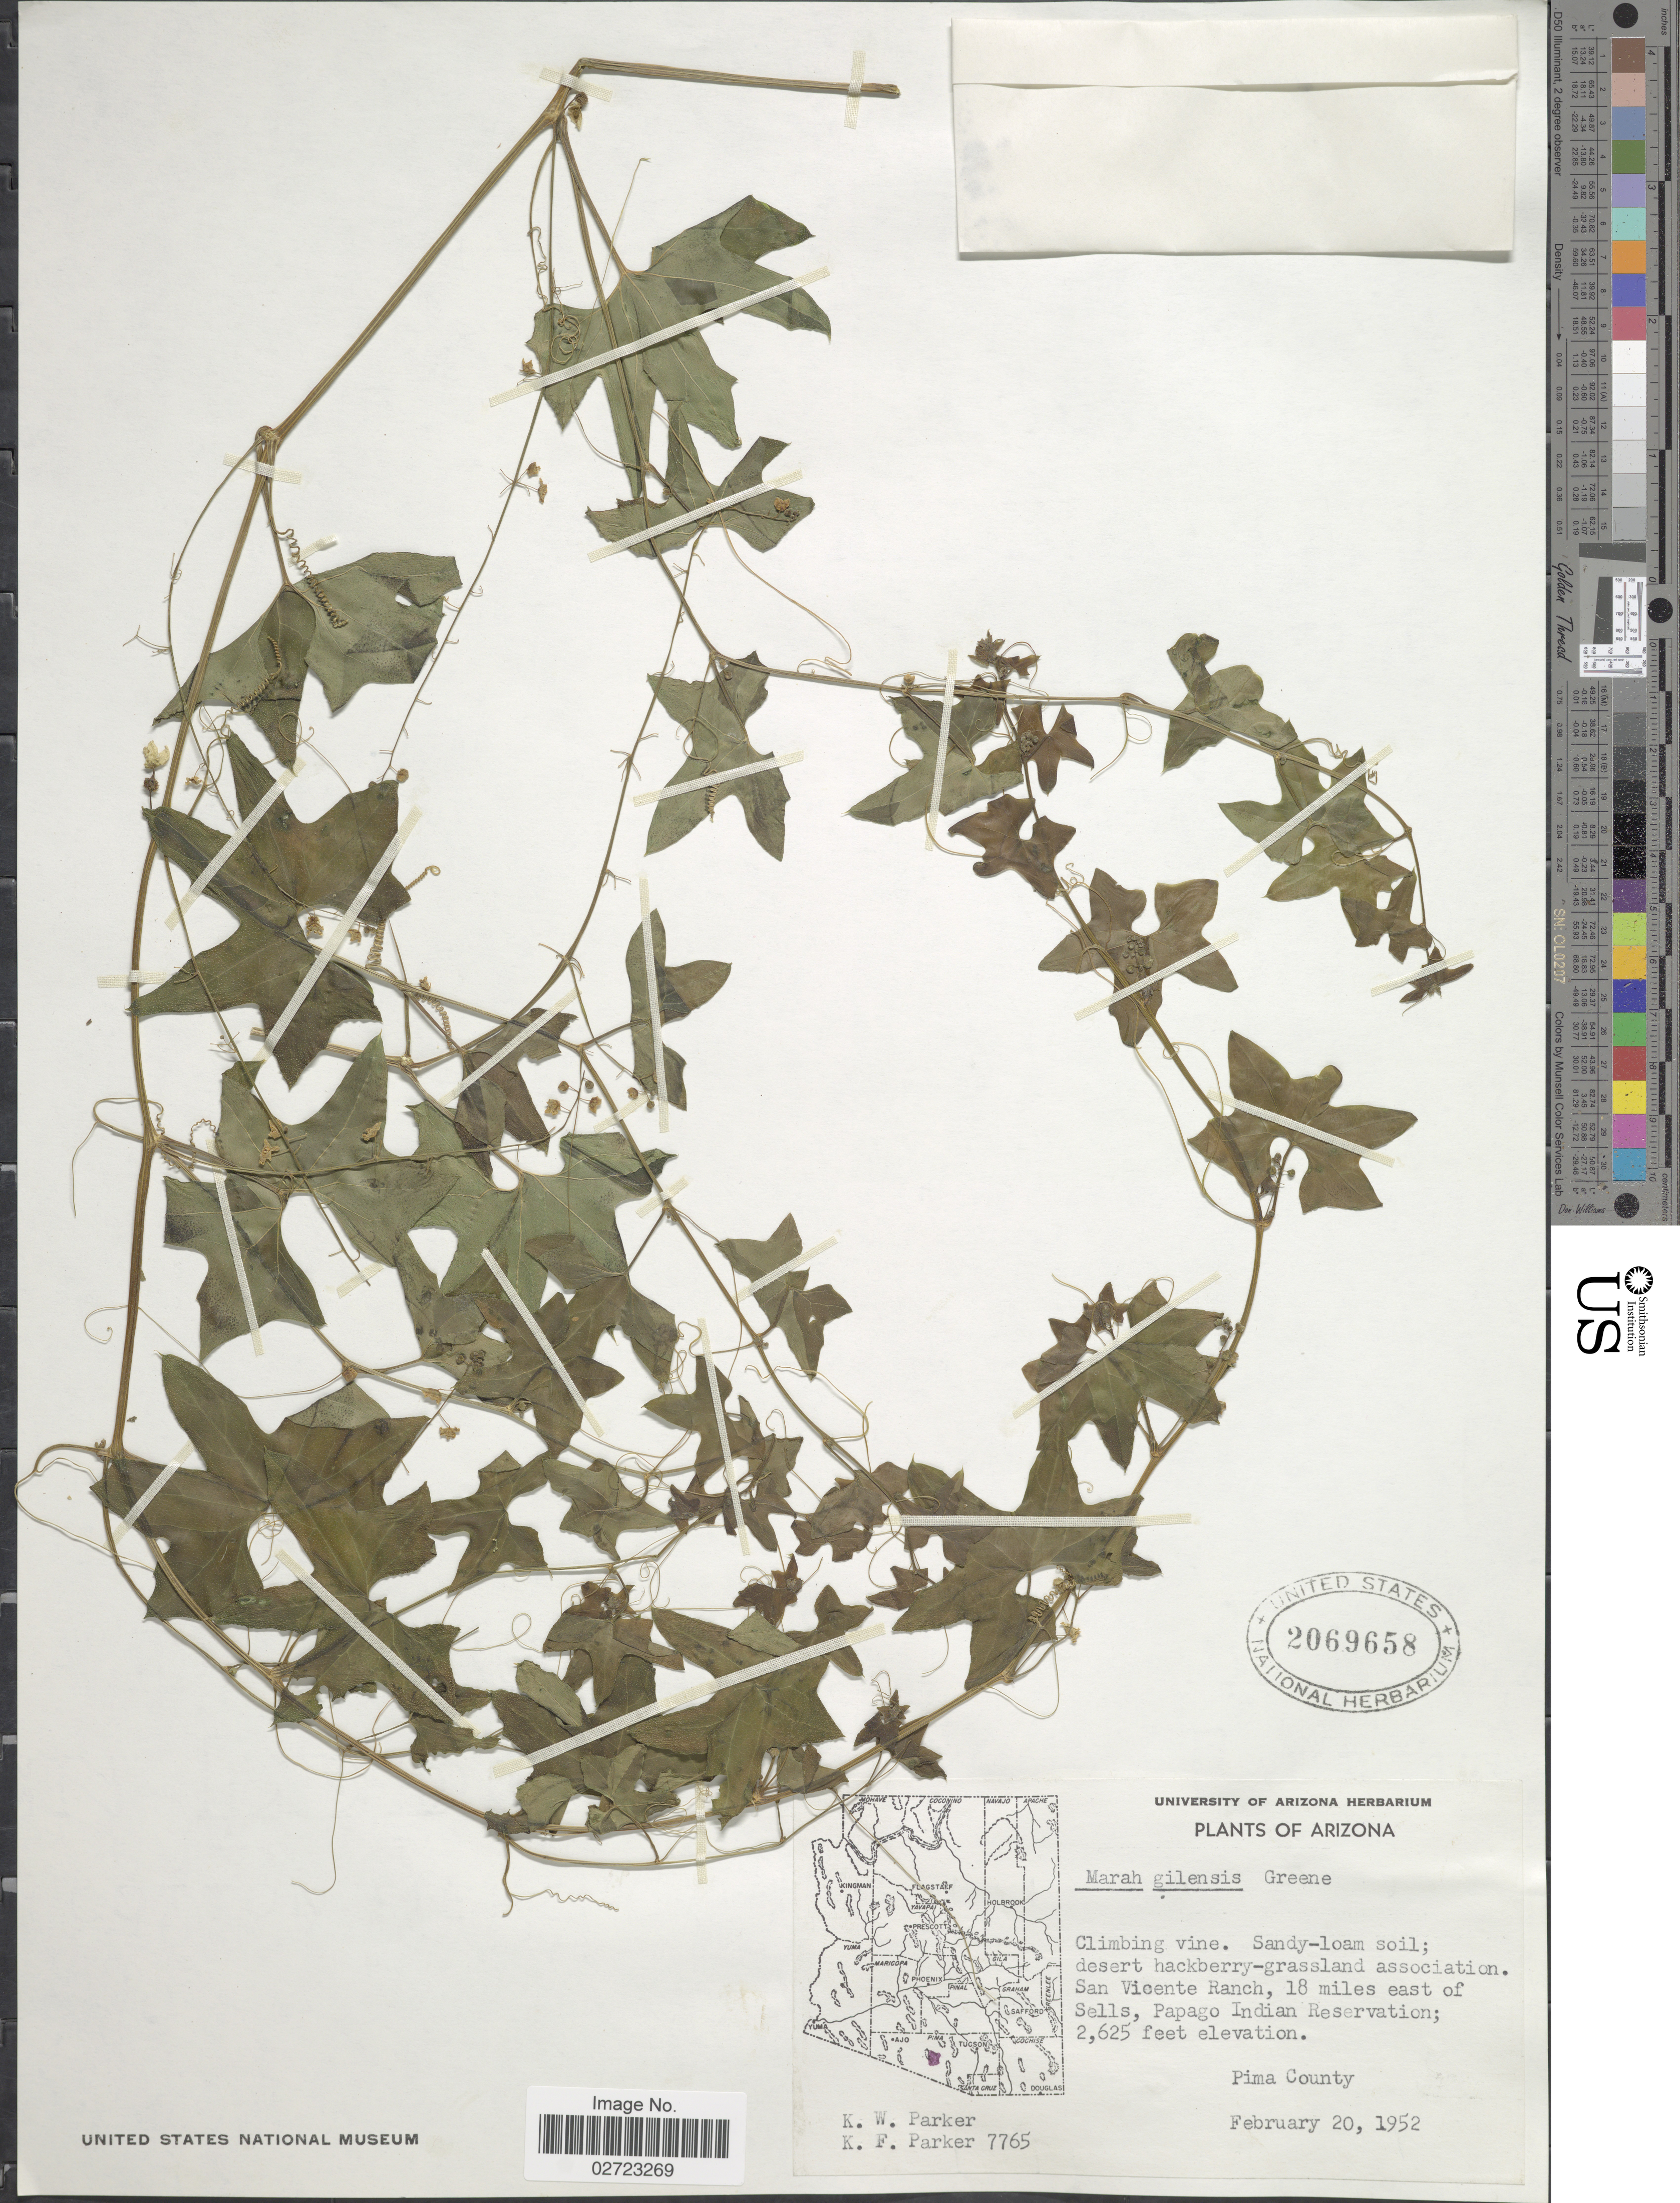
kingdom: Plantae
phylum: Tracheophyta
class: Magnoliopsida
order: Cucurbitales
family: Cucurbitaceae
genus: Marah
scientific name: Marah gilensis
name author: (Greene) Greene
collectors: K. Parker & K. F. Parker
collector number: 7765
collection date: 1952-02-20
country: United States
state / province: Arizona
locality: San Vicente Ranch, 18 miles east of Sells, Papago Indian Reservation, Pima County.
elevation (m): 800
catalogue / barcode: US 2069658